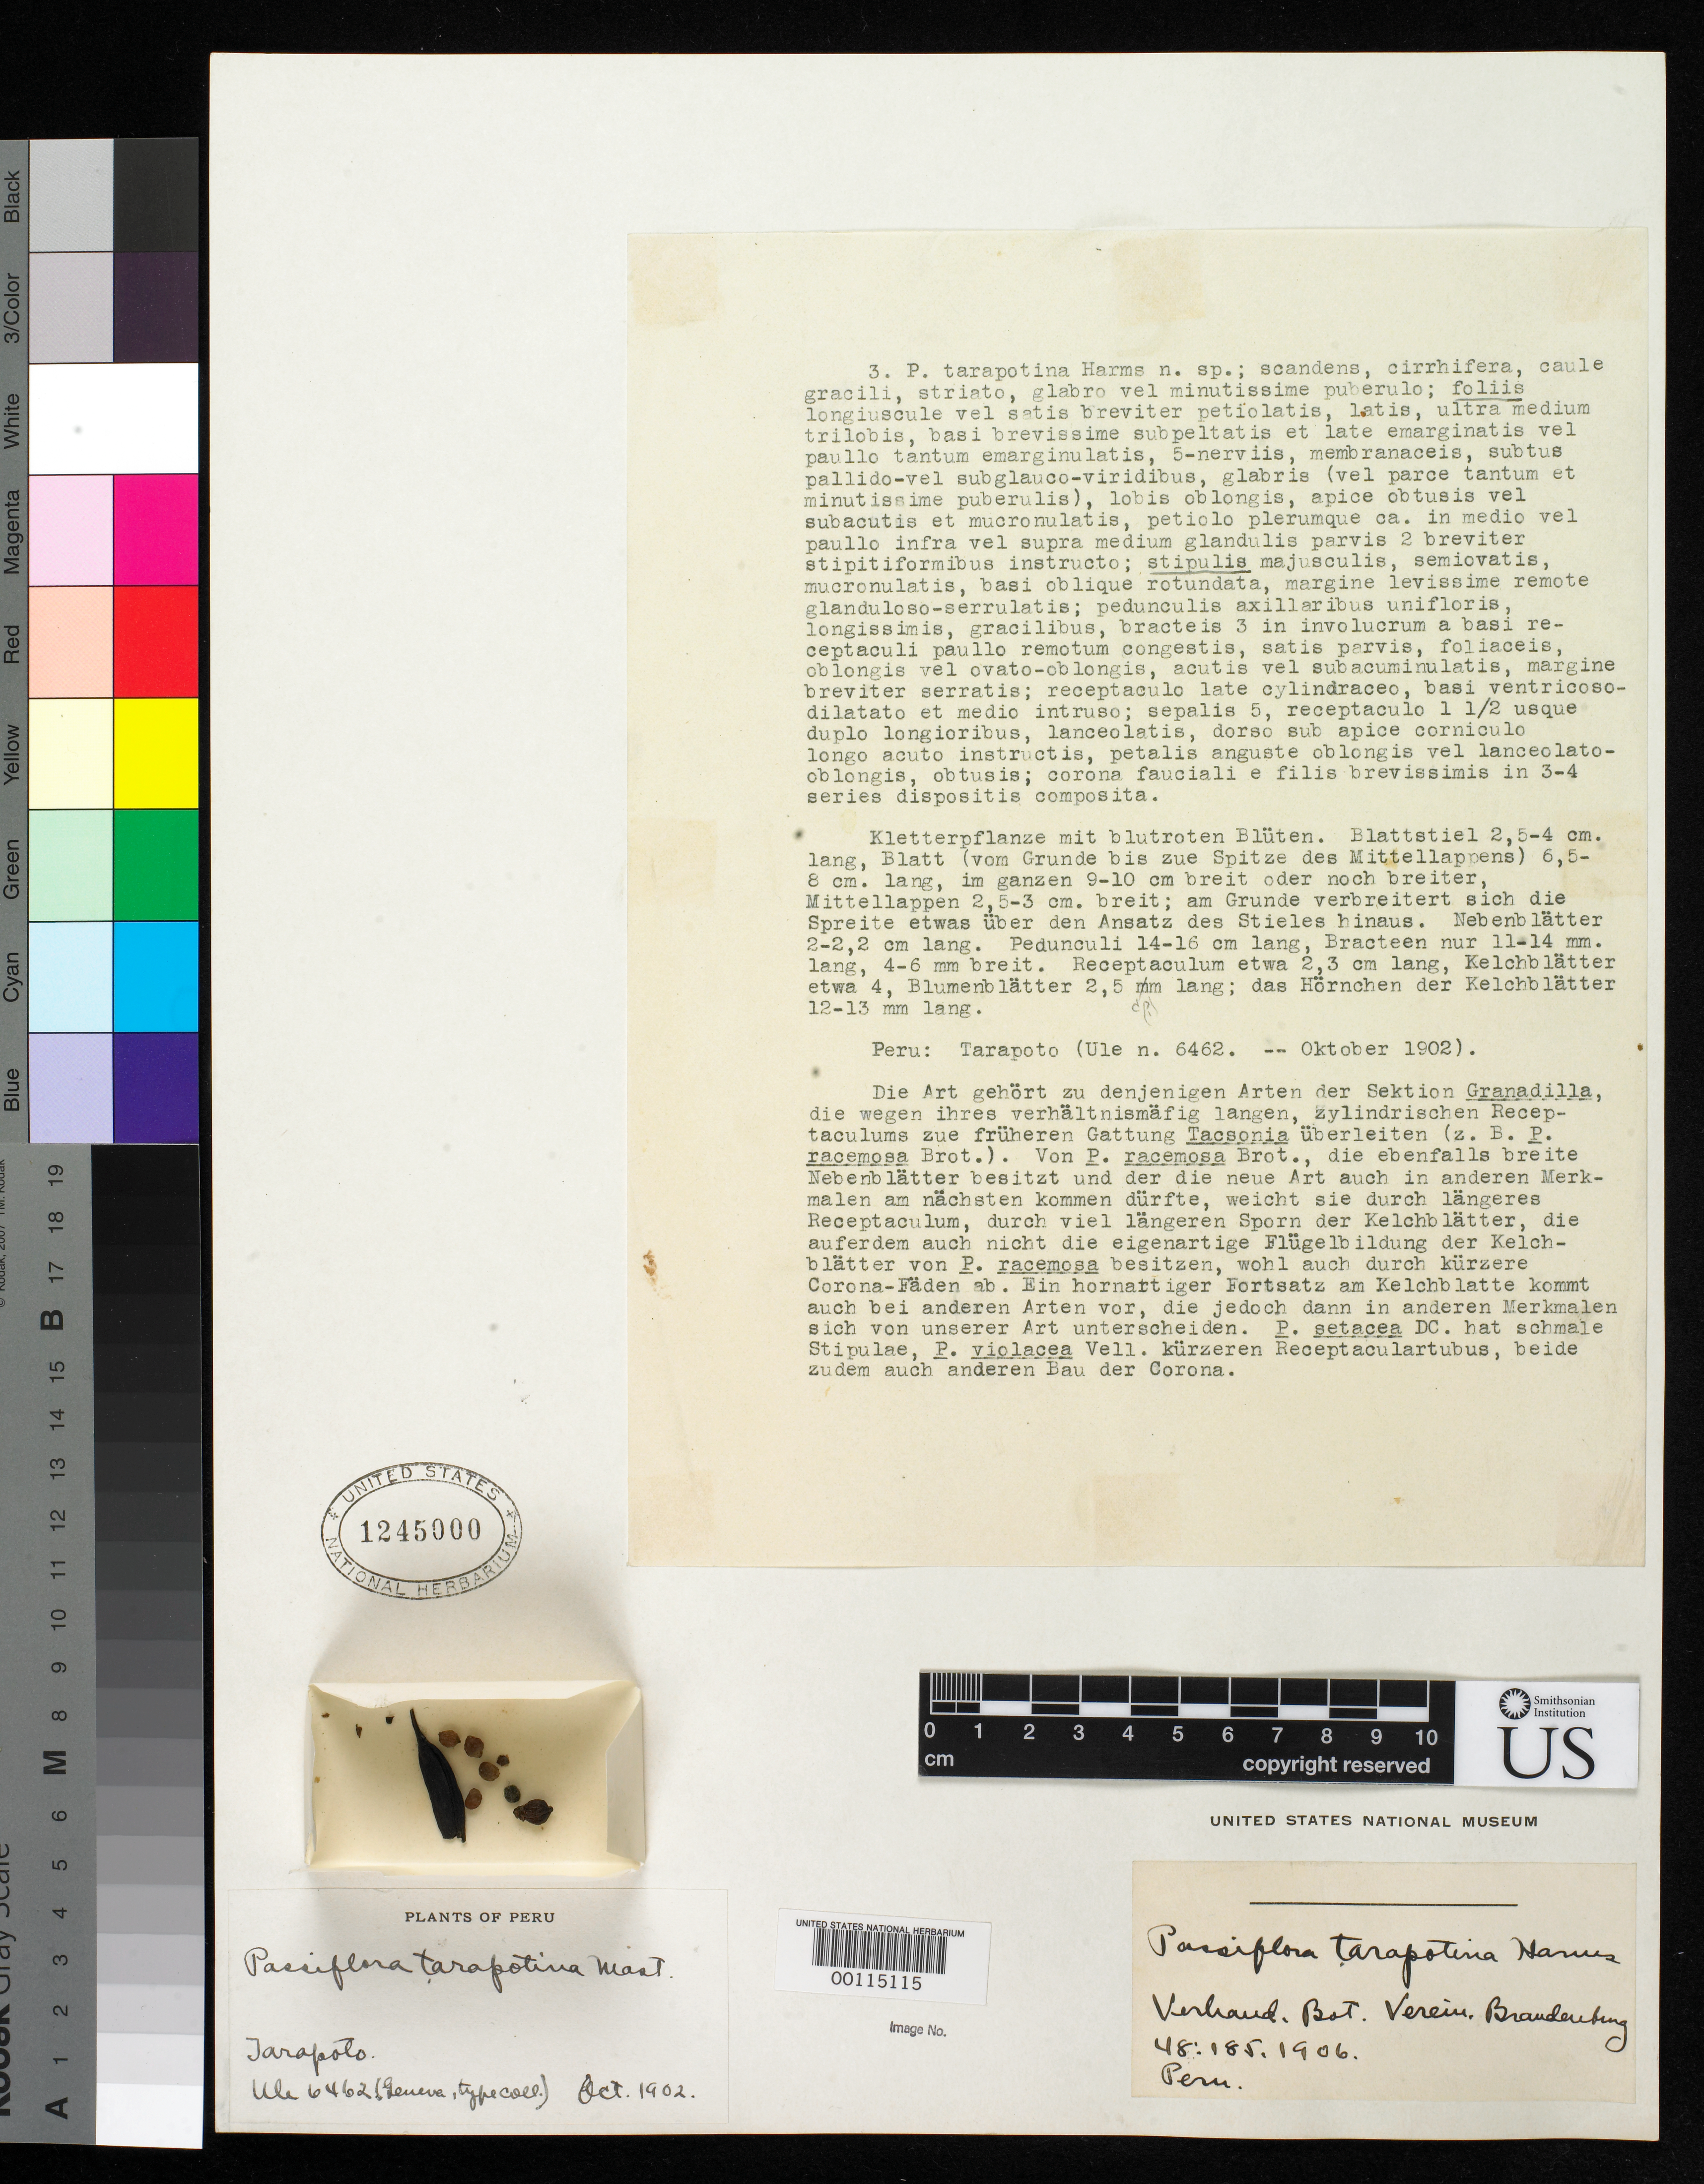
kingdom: Plantae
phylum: Tracheophyta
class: Magnoliopsida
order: Malpighiales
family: Passifloraceae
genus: Passiflora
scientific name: Passiflora tarapotina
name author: Harms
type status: Type Fragment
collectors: E. H. Ule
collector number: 6462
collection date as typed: Oct 1902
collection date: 1902-10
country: Peru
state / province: San Martín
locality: Tarapoto.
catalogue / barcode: US 1245000